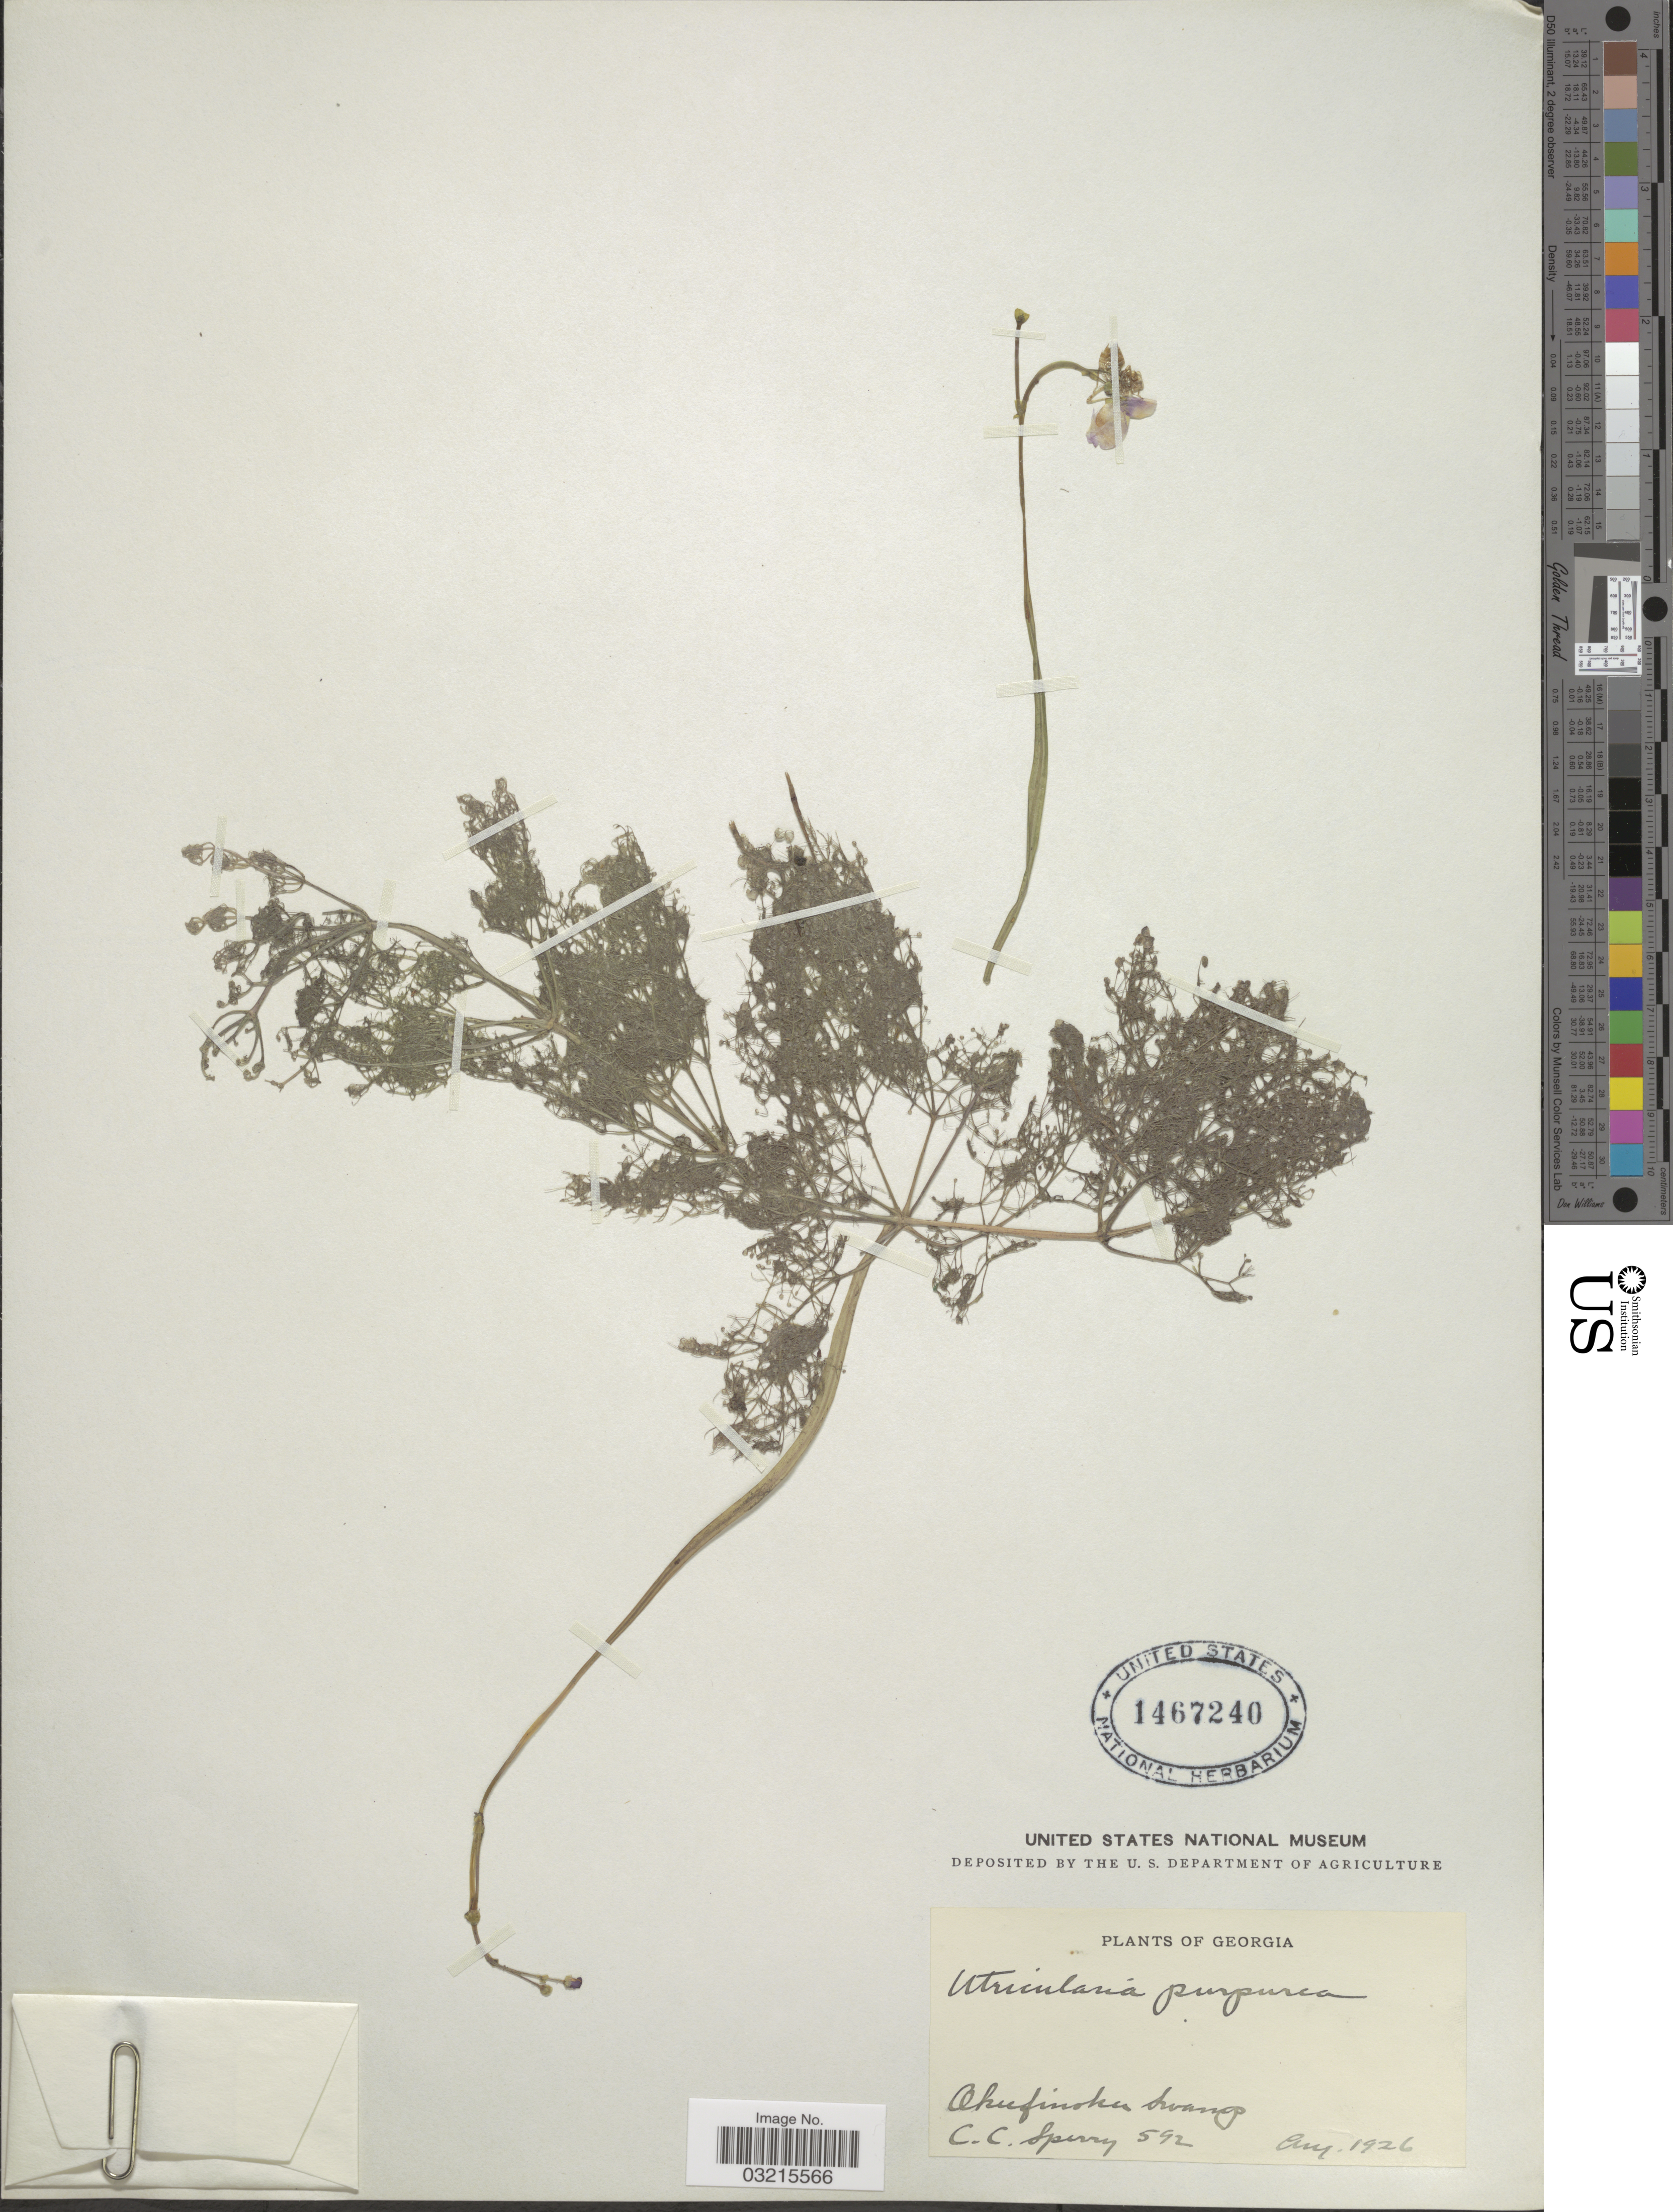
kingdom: Plantae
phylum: Tracheophyta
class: Magnoliopsida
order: Lamiales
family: Lentibulariaceae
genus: Utricularia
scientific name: Utricularia purpurea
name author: Walter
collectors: C. C. Sperry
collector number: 592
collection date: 1926-08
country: United States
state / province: Georgia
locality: Okeefinokee Swamp.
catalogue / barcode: US 1467240